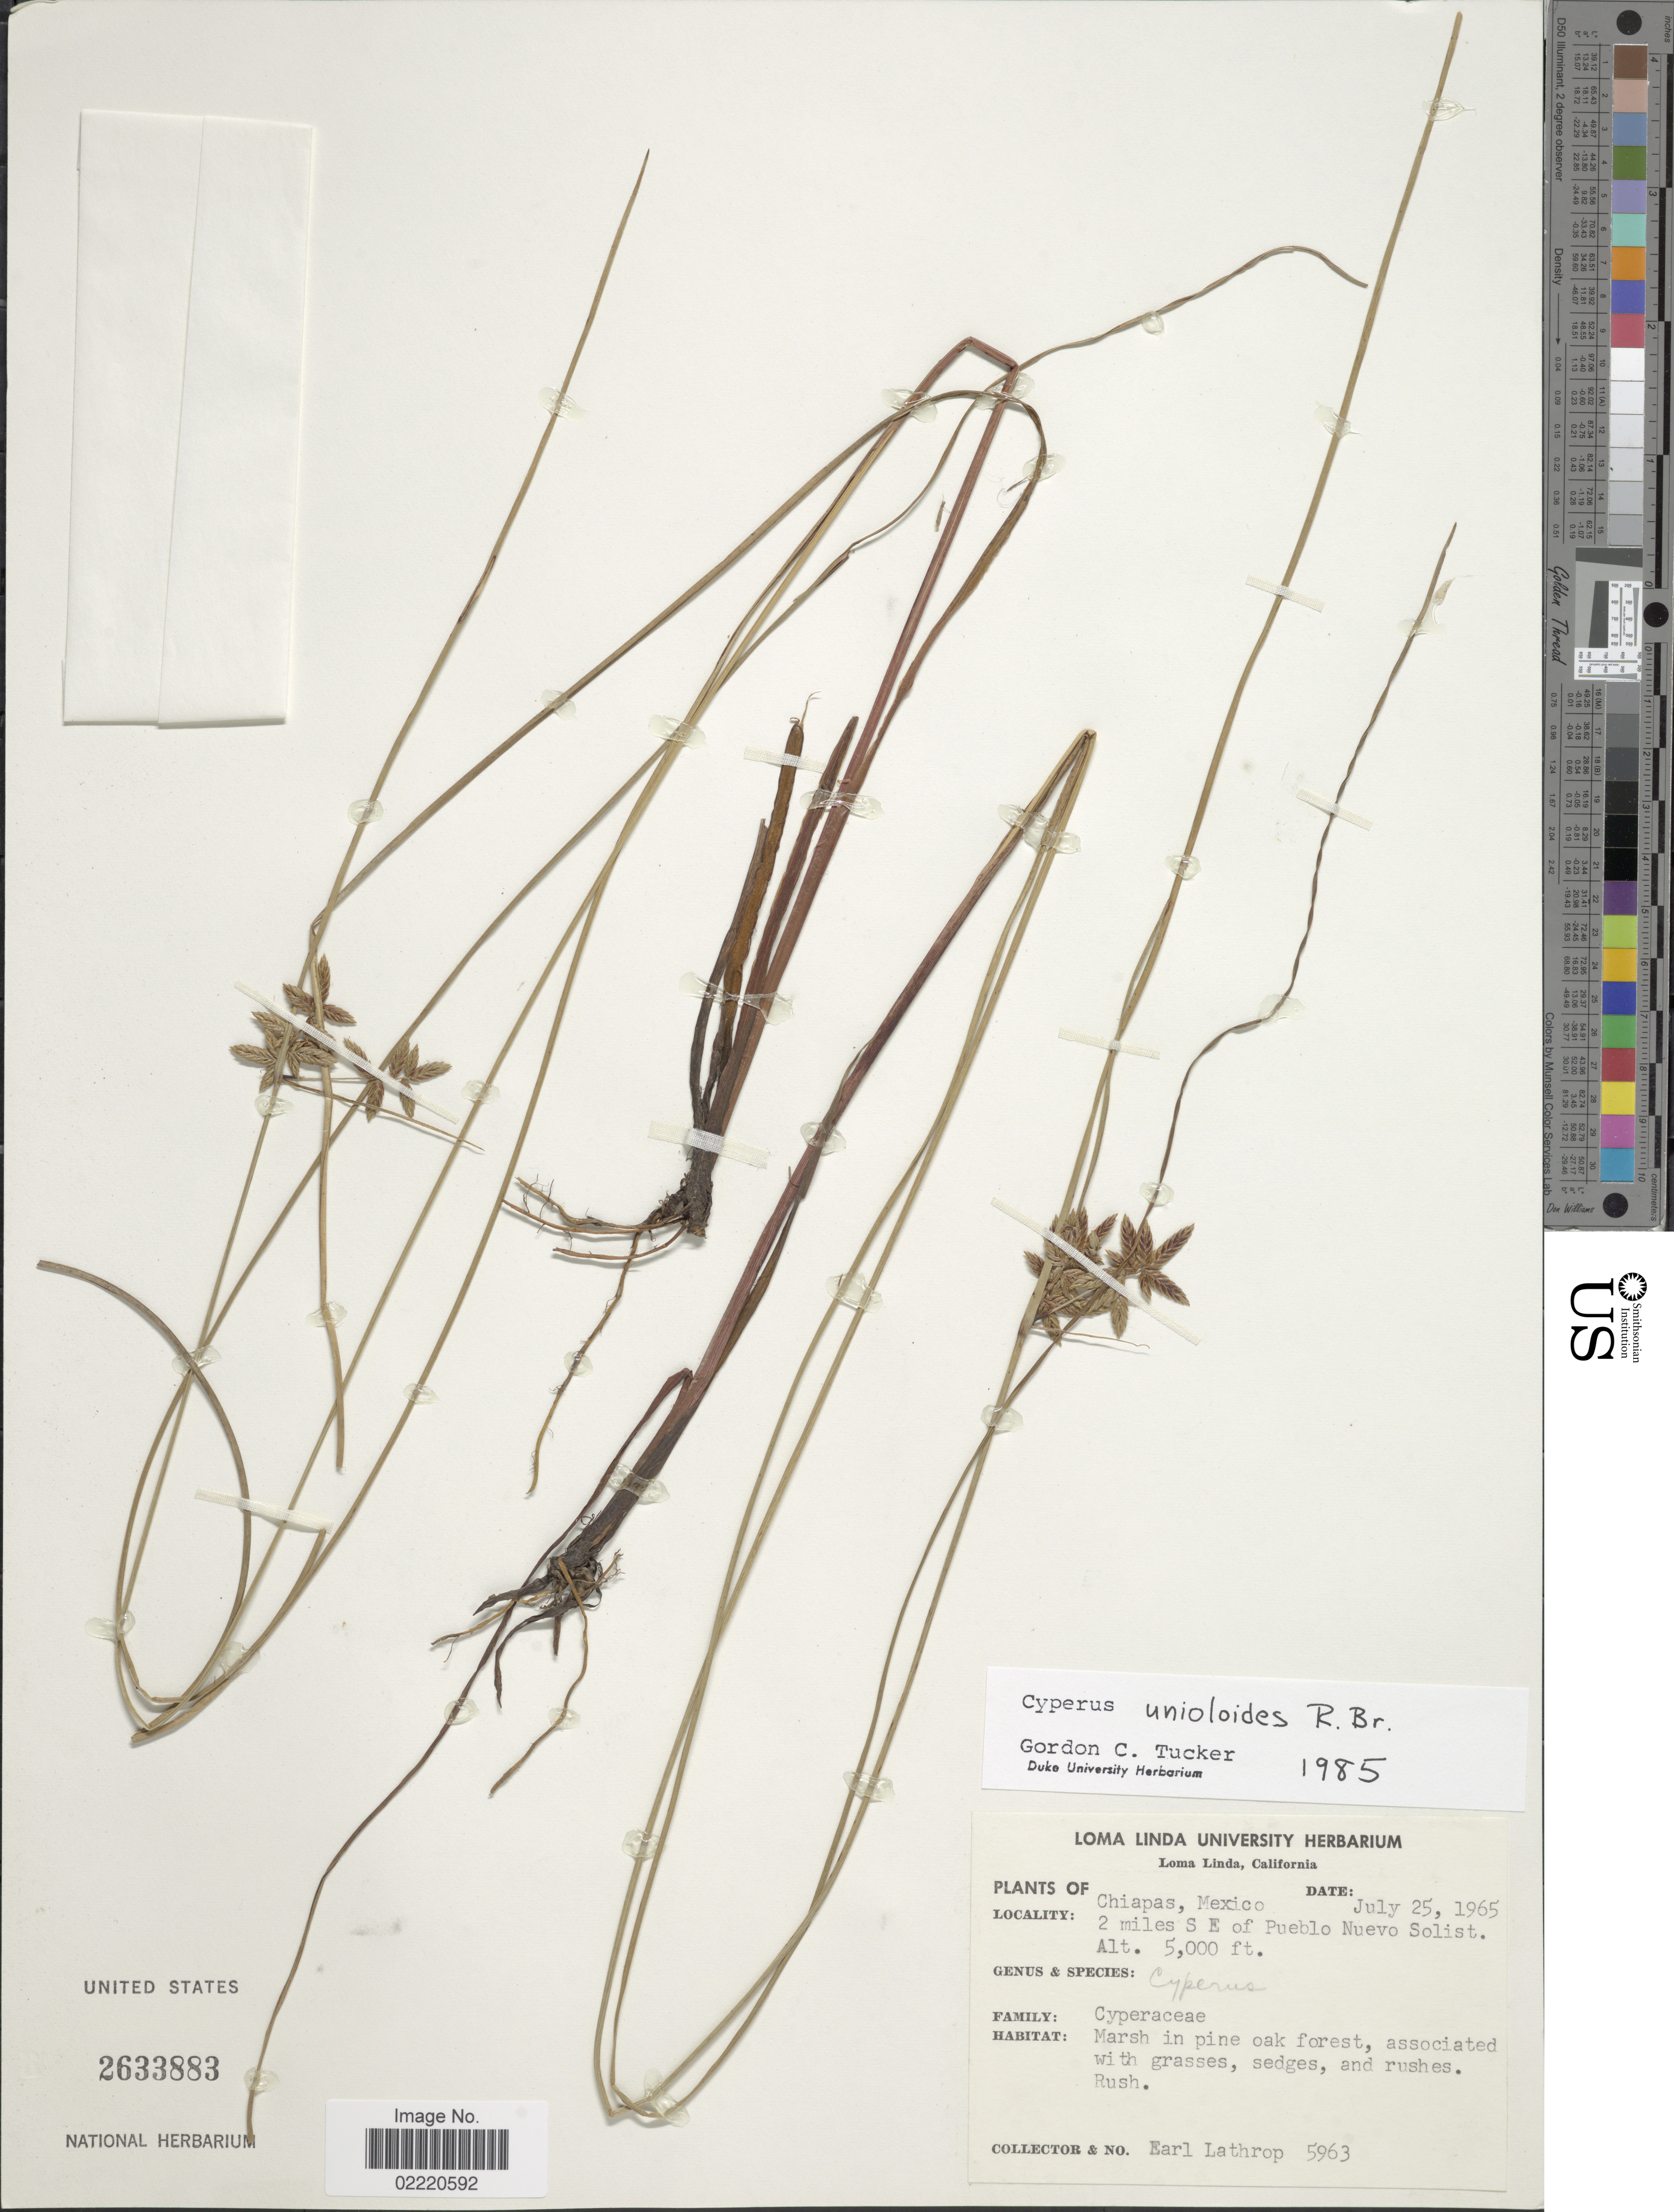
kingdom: Plantae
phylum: Tracheophyta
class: Liliopsida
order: Poales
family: Cyperaceae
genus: Cyperus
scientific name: Cyperus unioloides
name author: R. Br.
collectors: E. W. Lathrop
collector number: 5963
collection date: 1965-07-25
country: Mexico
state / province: Chiapas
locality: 2 miles S E of Pueblo Nuevo Solist.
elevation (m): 1524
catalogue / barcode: US 2633883